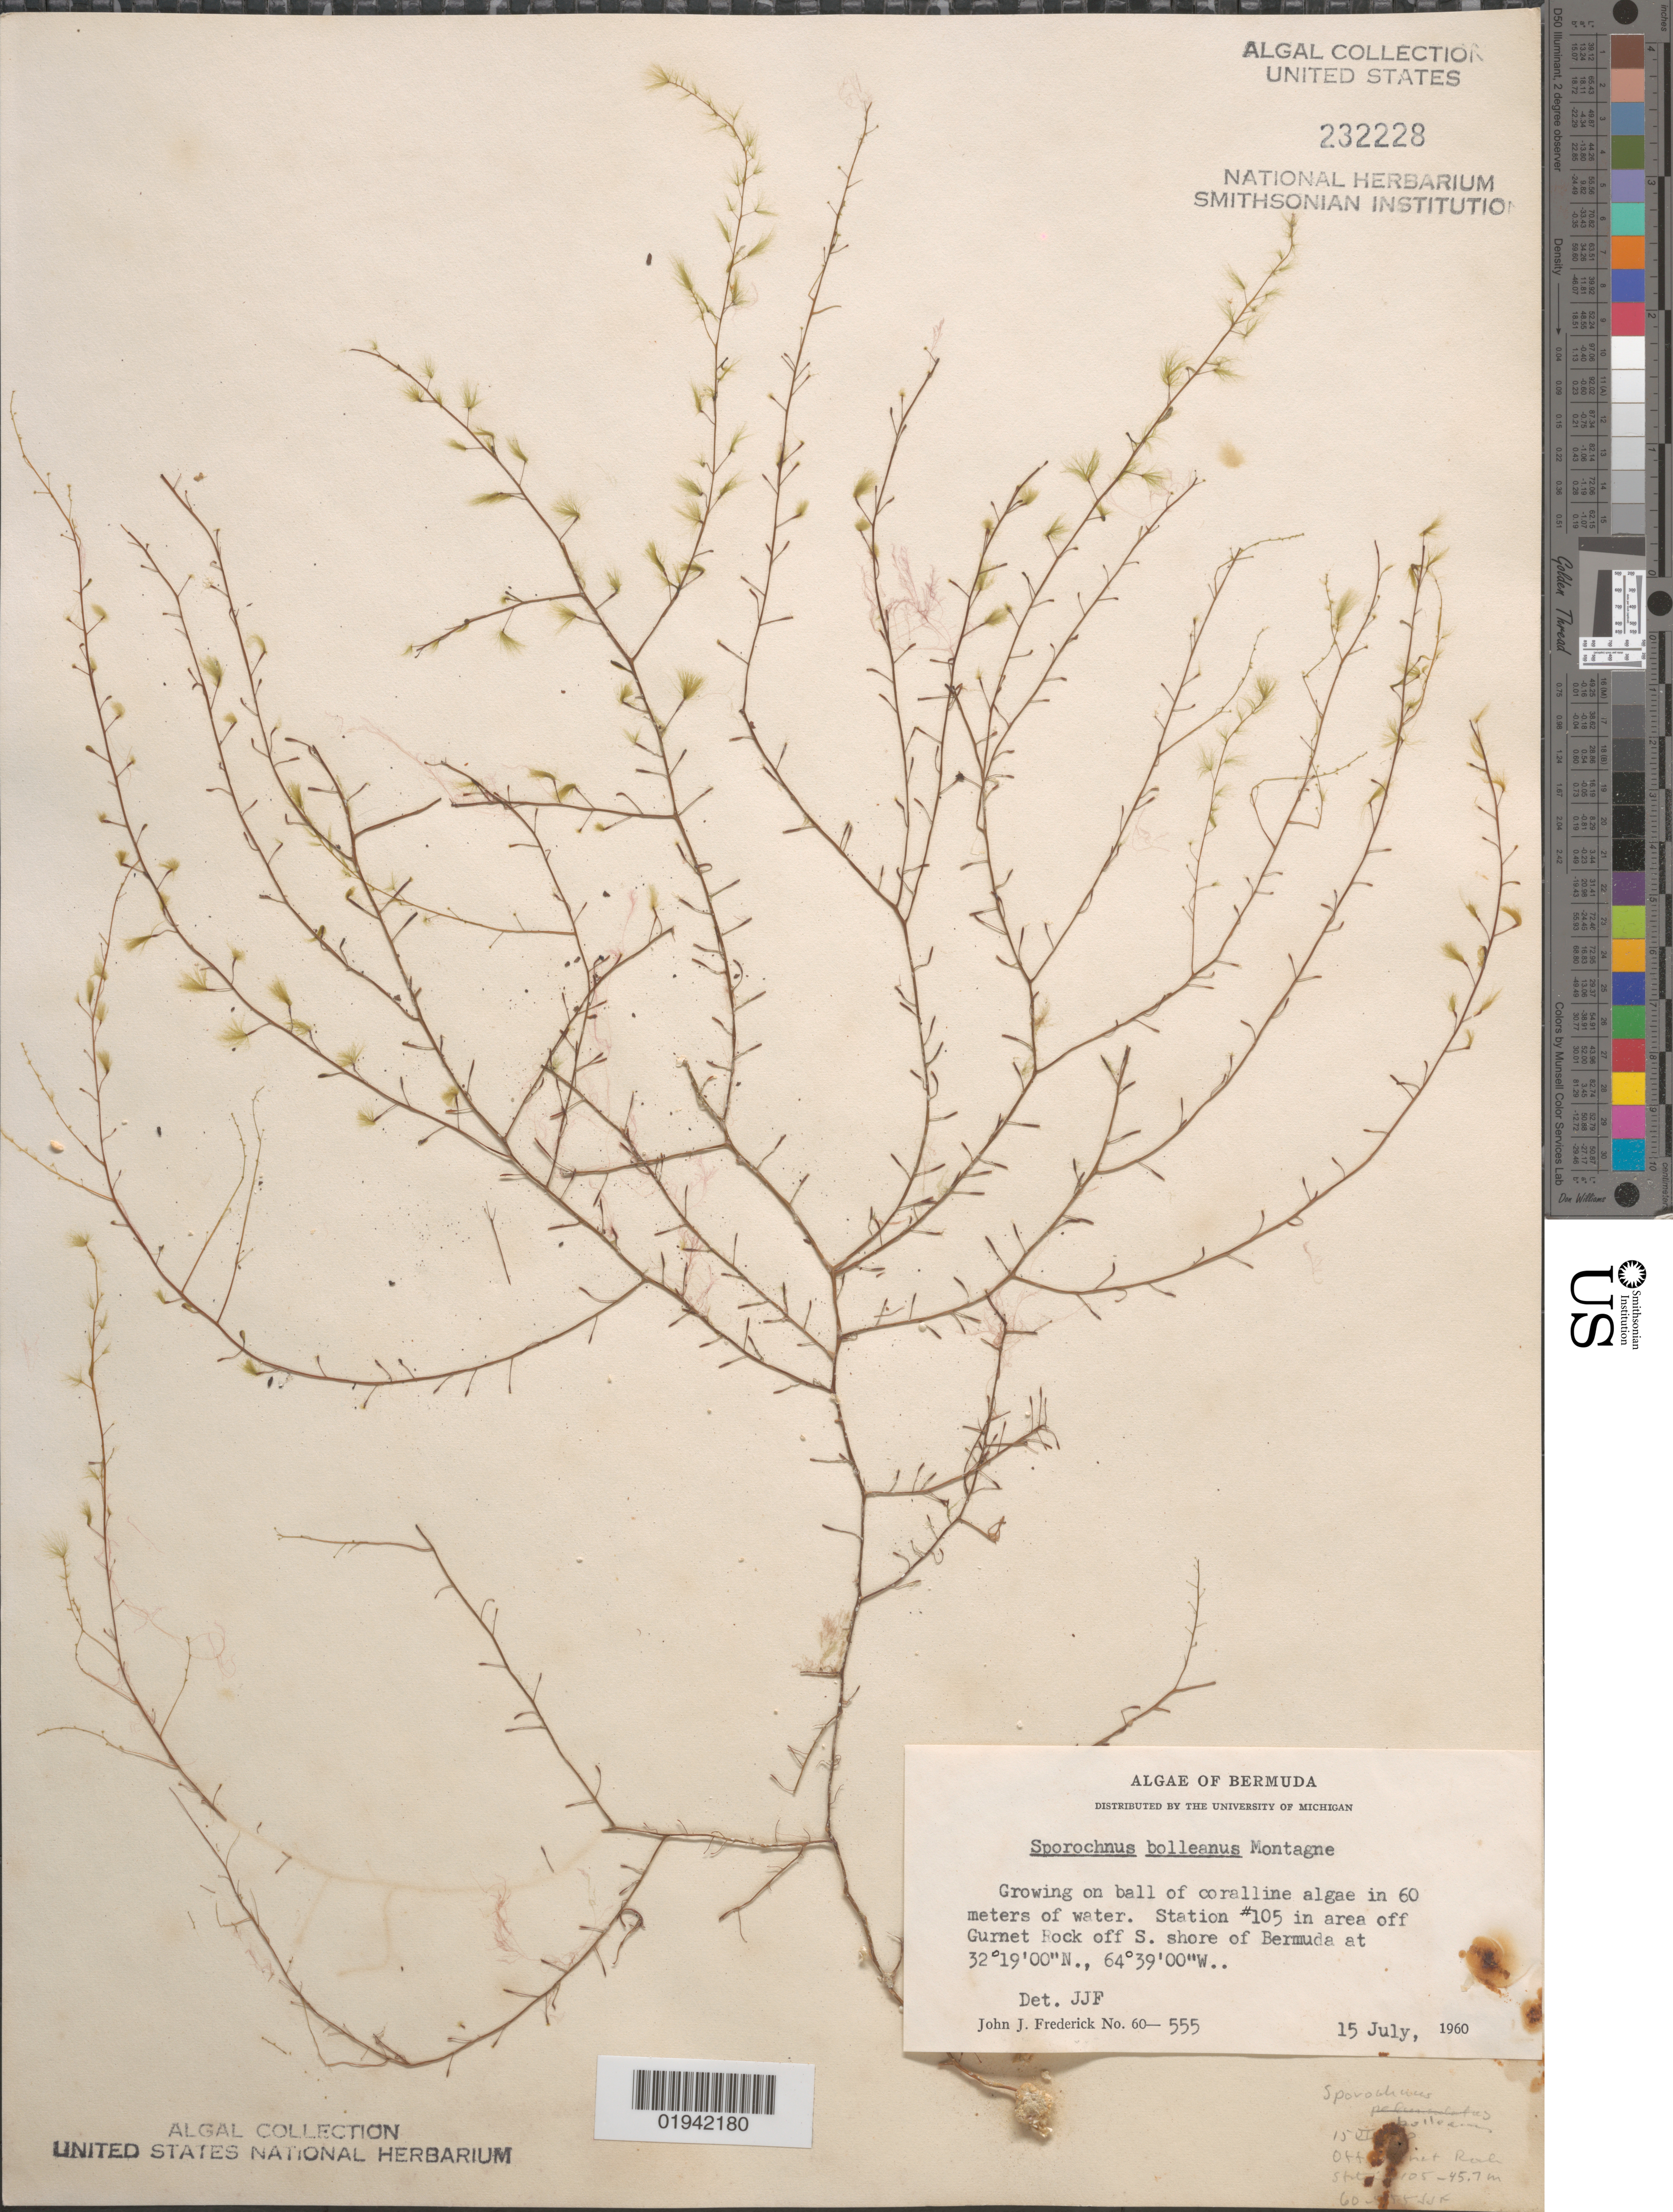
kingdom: Chromista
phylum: Ochrophyta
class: Phaeophyceae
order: Sporochnales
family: Sporochnaceae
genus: Sporochnus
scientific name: Sporochnus bolleanus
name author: Mont.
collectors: J. Frederick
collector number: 60-555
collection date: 1960-07-15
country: Bermuda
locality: Station #105 in area off Gurnet Rock off S. shore of Bermuda.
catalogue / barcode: US 232228